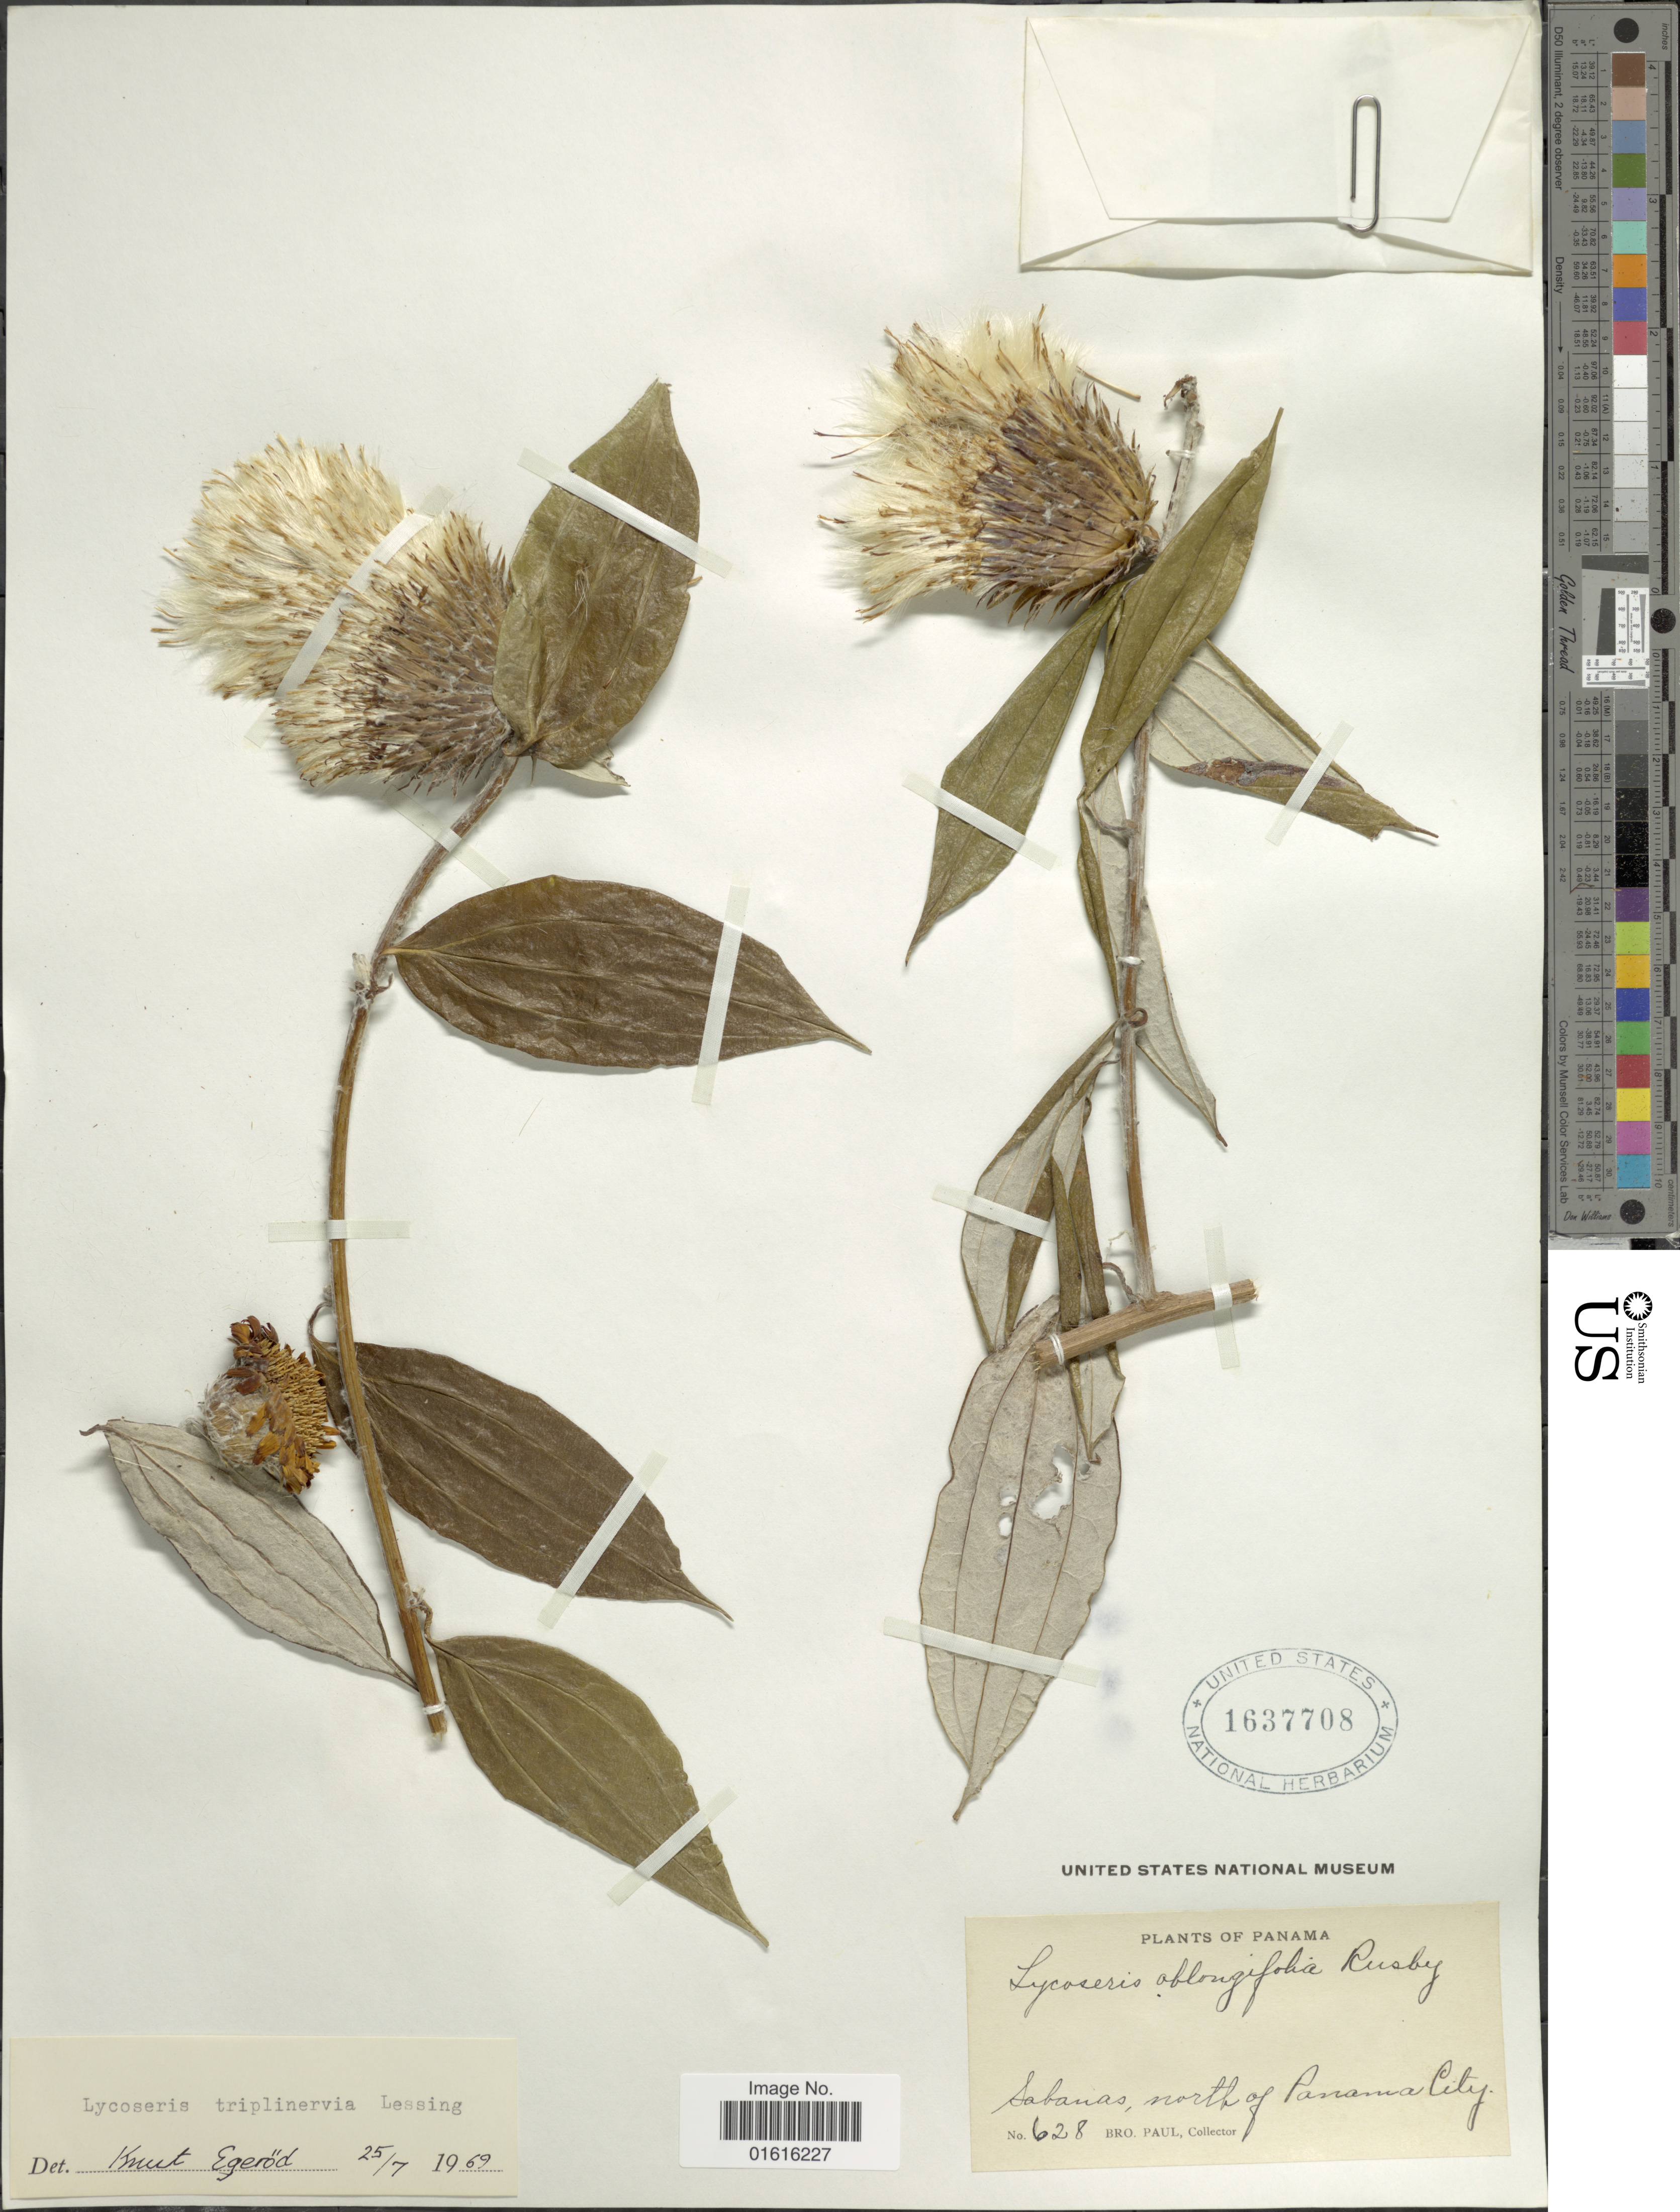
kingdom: Plantae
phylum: Tracheophyta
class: Magnoliopsida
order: Asterales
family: Asteraceae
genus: Lycoseris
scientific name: Lycoseris triplinervia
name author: Less.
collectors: B. Paul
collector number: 628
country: Panama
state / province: Panamá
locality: Panama. Sabanas, north of Panama City.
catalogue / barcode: US 1637708